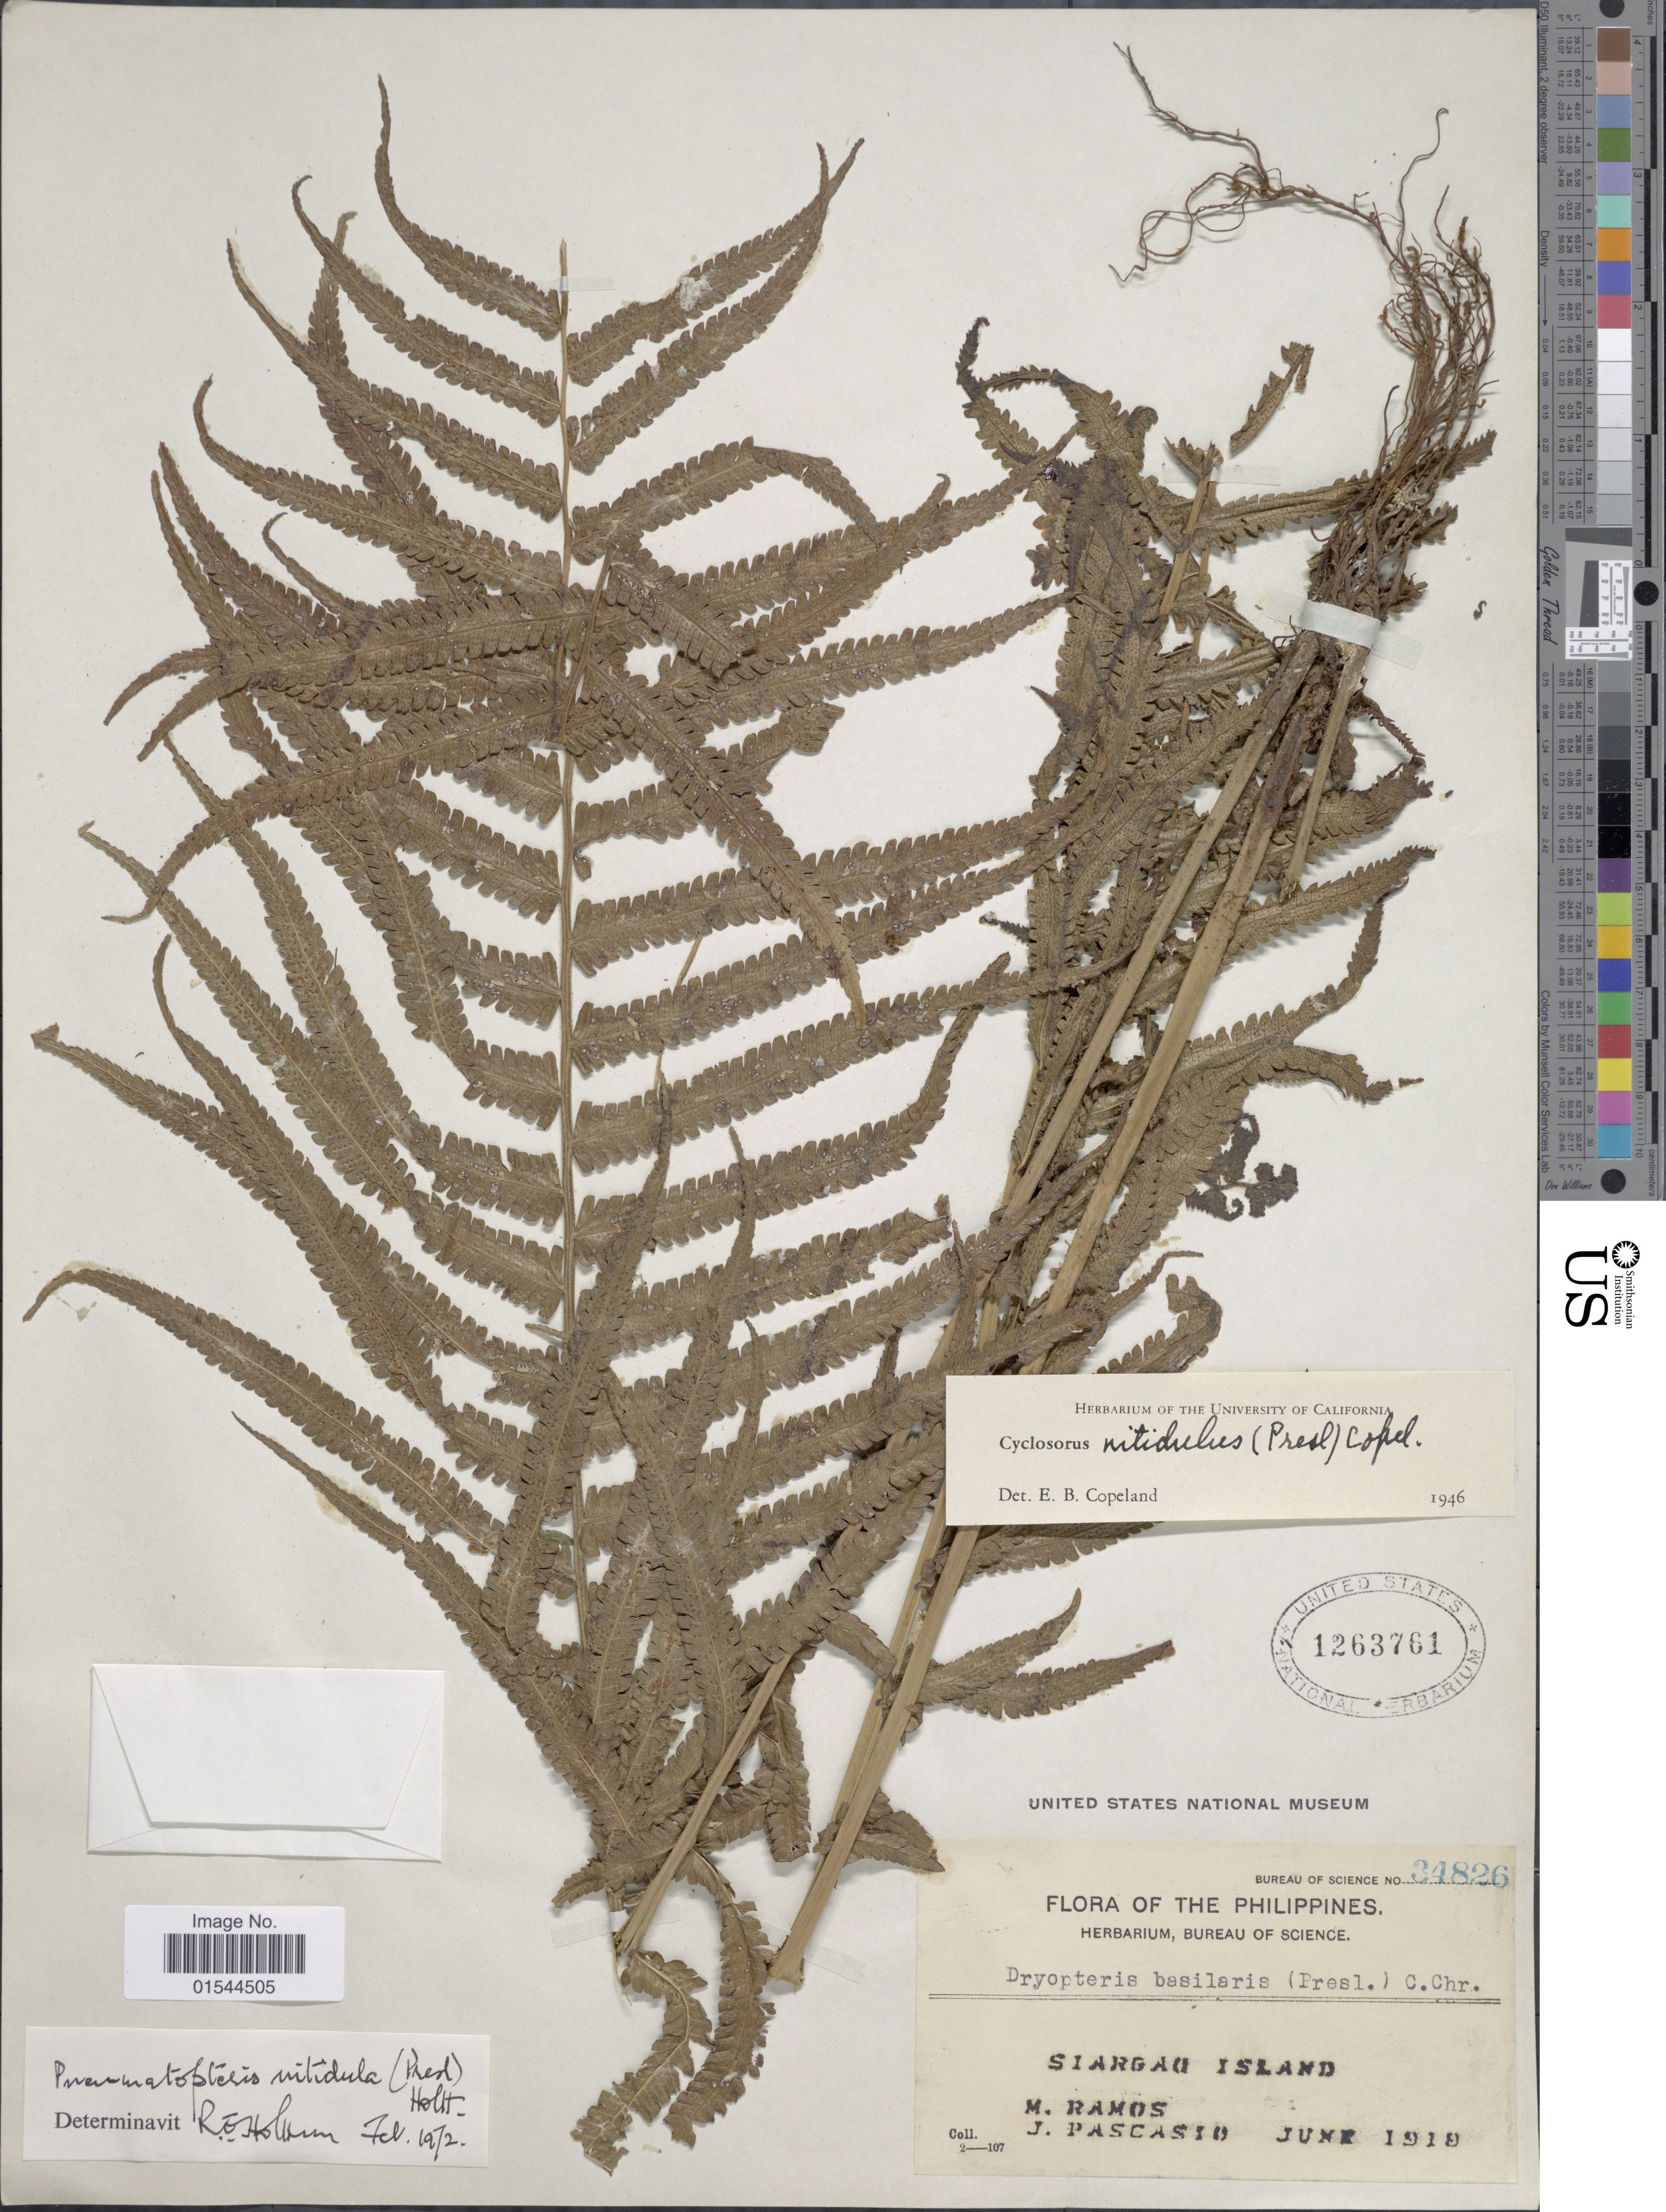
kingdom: Plantae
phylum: Tracheophyta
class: Polypodiopsida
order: Polypodiales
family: Thelypteridaceae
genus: Pneumatopteris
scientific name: Pneumatopteris nitidula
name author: (C. Presl) Holttum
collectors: M. Ramos & J. Pascasio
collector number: Bureau of Science 34826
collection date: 1918-06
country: Philippines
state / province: Caraga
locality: Siargao Island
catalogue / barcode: US 1263761